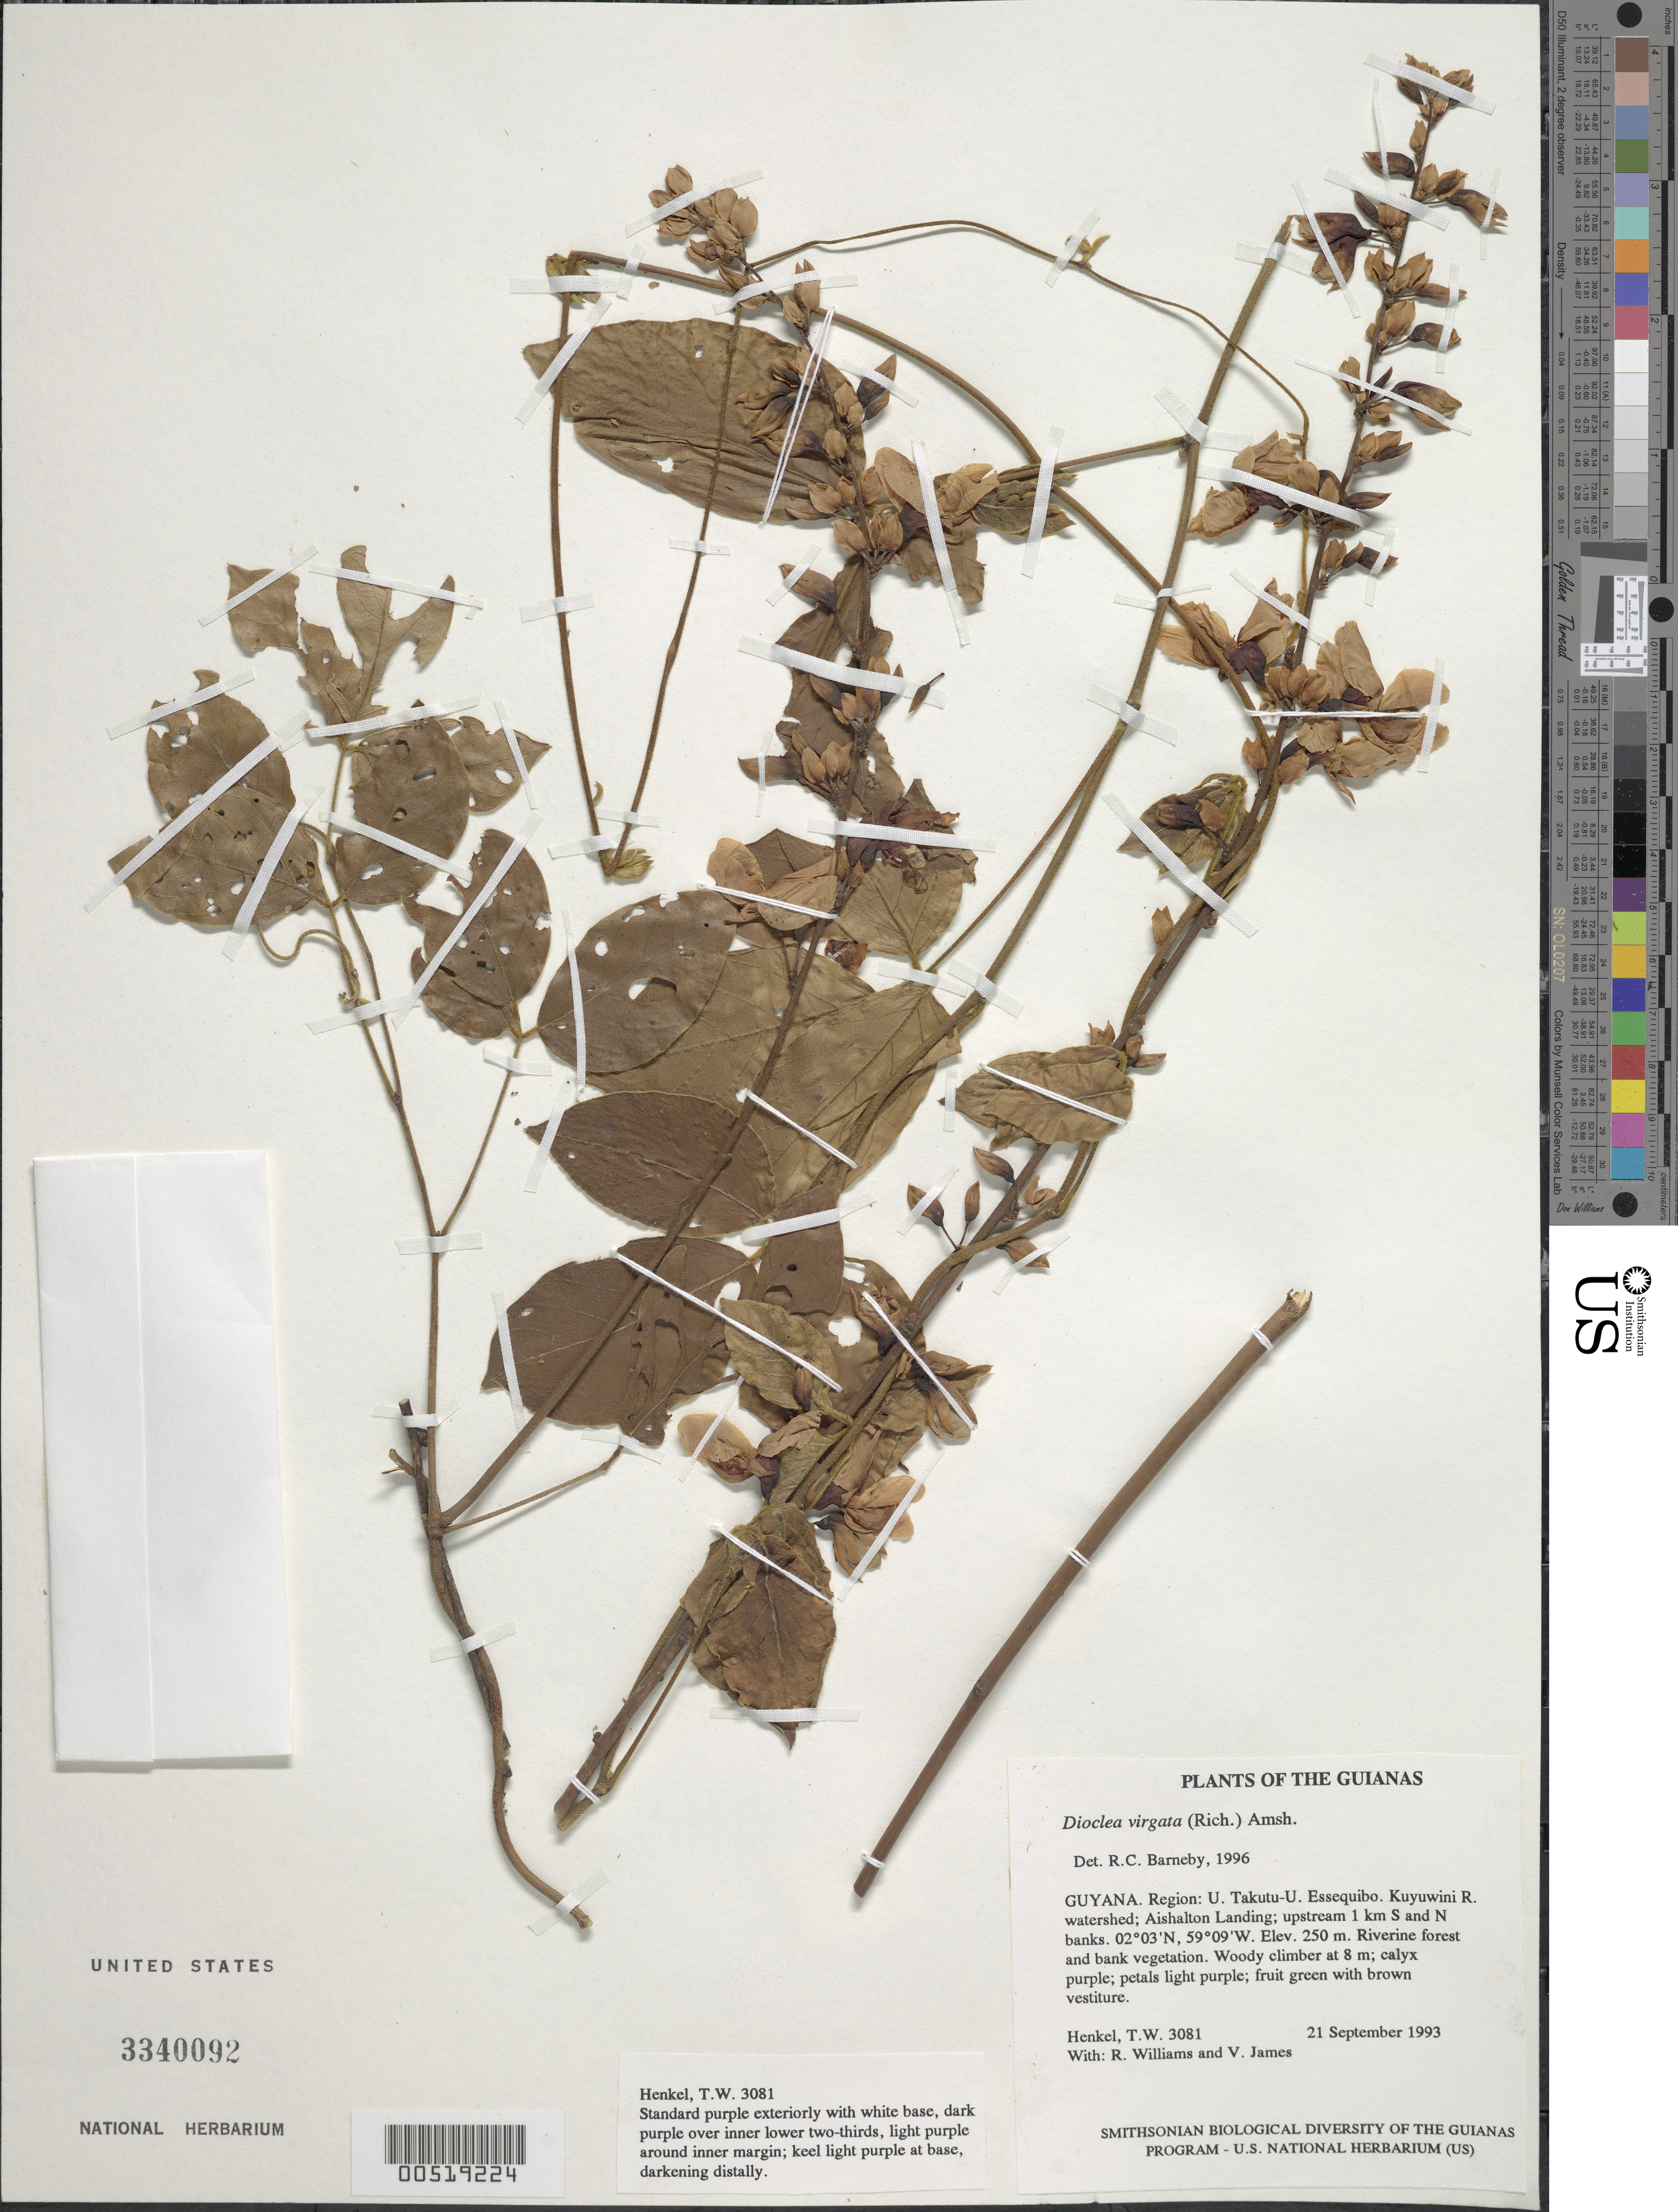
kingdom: Plantae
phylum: Tracheophyta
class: Magnoliopsida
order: Fabales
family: Fabaceae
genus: Dioclea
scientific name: Dioclea virgata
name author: (Rich.) Amshoff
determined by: Barneby, Rupert C., (NY)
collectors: T. Henkel, R. Williams & V. James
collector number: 3081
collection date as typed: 21 September 1993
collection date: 1993-09-21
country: Guyana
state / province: U. Takutu-U. Essequibo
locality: Kuyuwini R. watershed; Aishalton Landing; upstream 1 km S and N banks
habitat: Riverine forest and bank vegetation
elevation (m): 250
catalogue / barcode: US 3340092